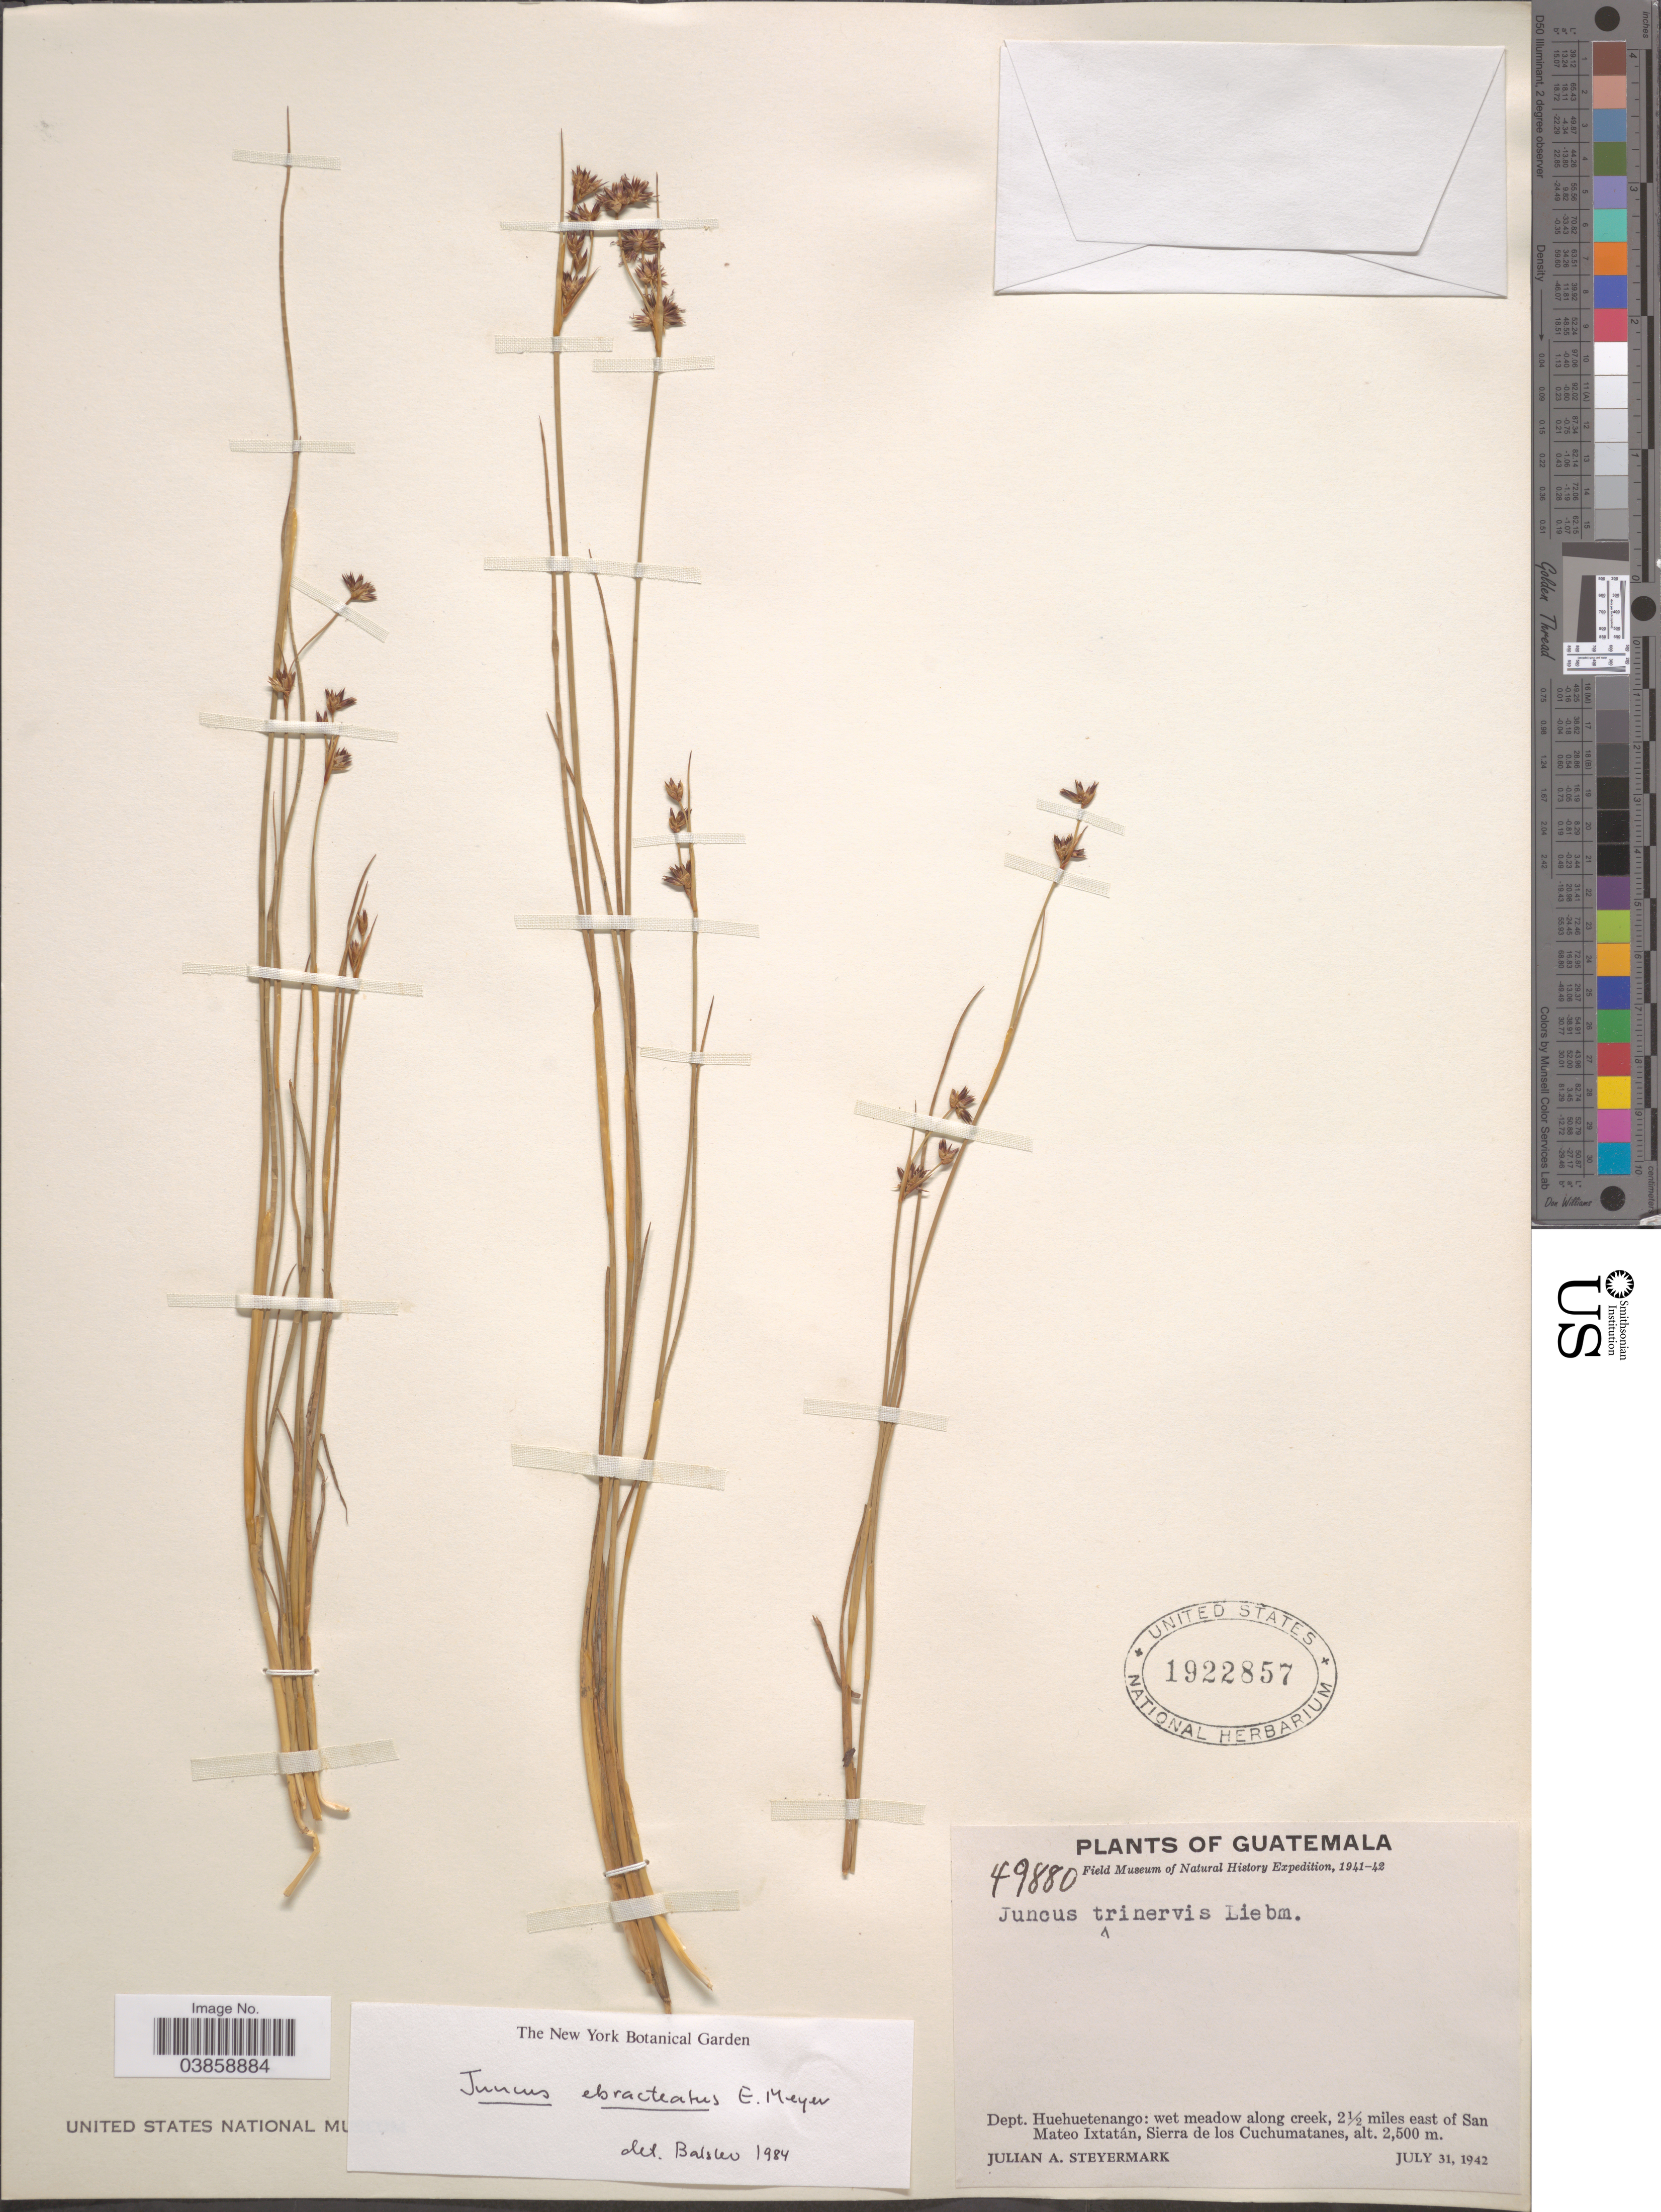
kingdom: Plantae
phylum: Tracheophyta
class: Liliopsida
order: Poales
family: Juncaceae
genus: Juncus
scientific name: Juncus ebracteatus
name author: E. Mey.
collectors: J. Steyermark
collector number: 49880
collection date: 1942-07-31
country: Guatemala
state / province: Huehuetenango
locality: Dept. Huehuetenango: wet meadiw along creek, 2½ miles east of San Mateo Ixtatán, Sierra de los Cuchumatanes.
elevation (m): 2500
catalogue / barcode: US 1922857